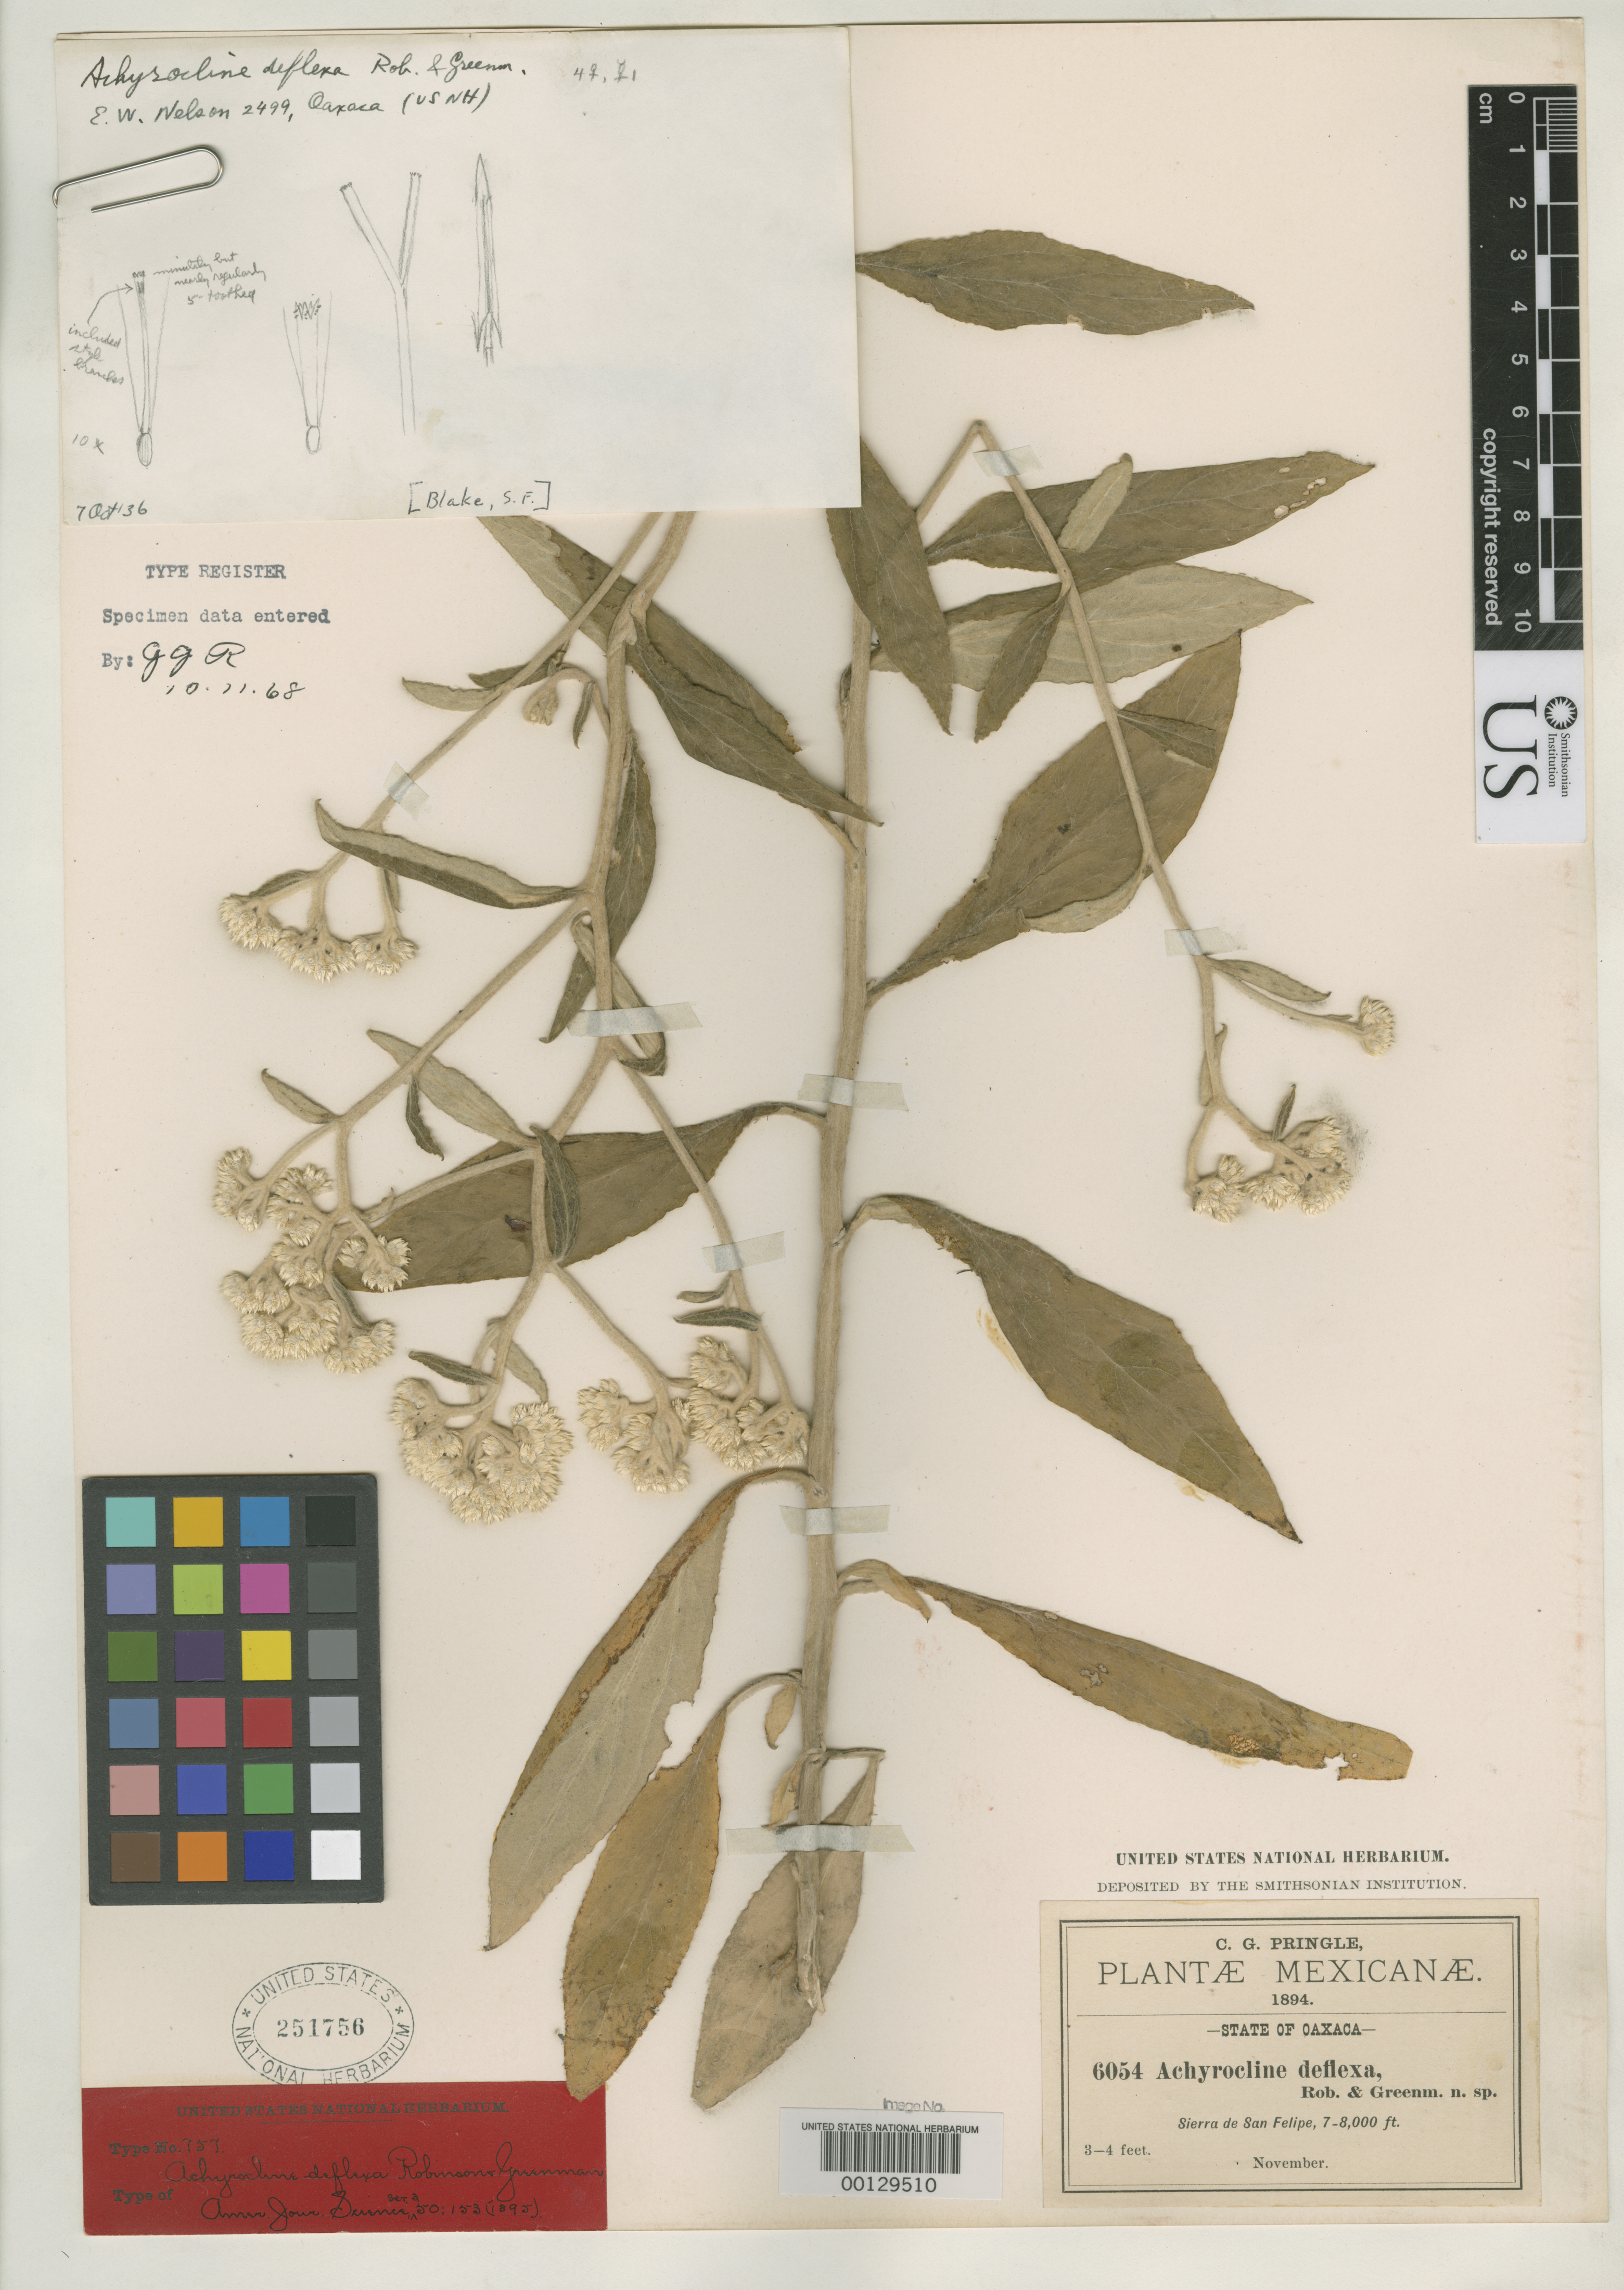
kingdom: Plantae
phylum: Tracheophyta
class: Magnoliopsida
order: Asterales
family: Asteraceae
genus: Achyrocline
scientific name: Achyrocline deflexa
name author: B.L. Rob. & Greenm.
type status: Holotype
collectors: C. G. Pringle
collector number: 6054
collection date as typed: Nov 1894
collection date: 1894-11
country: Mexico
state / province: Oaxaca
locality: Sierra de San Felipe.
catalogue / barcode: US 251756